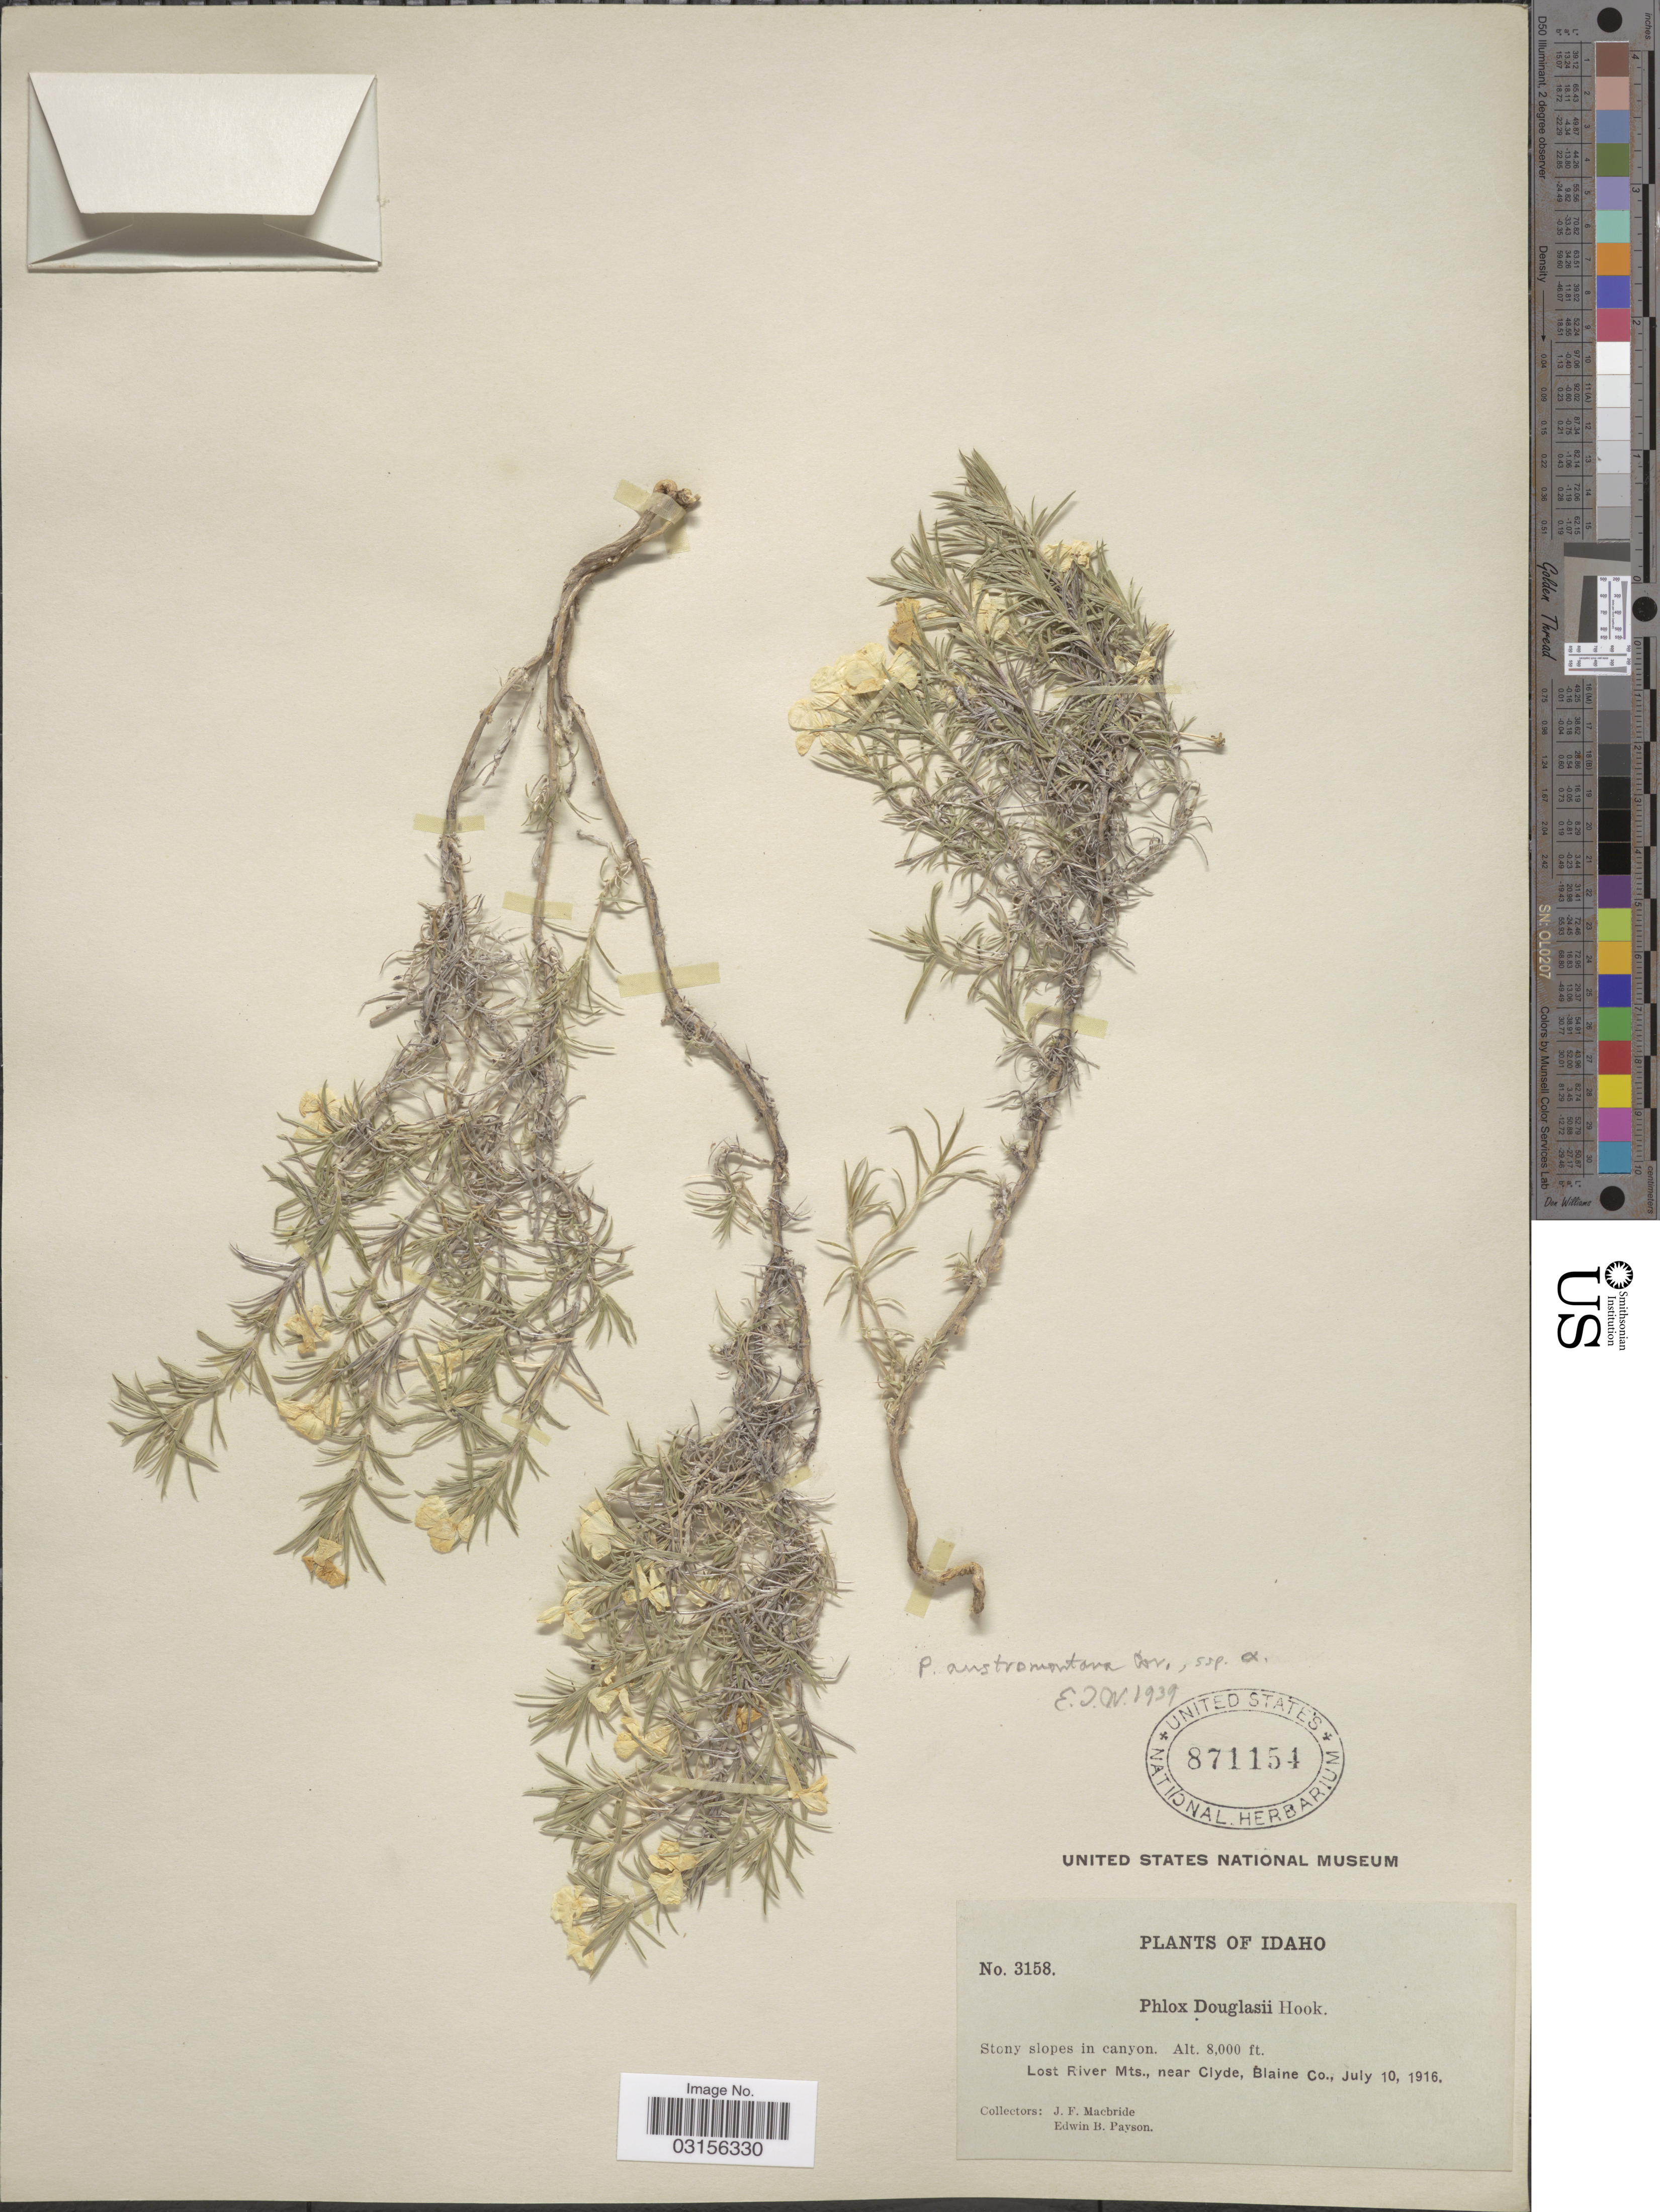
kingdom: Plantae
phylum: Tracheophyta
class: Magnoliopsida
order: Ericales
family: Polemoniaceae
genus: Phlox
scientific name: Phlox austromontana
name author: Coville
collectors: J. F. Macbride & E. B. Payson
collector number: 3158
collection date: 1916-07-10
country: United States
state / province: Idaho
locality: Lost River Mts., near Clyde, Blaine Co.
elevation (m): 2438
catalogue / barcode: US 871154